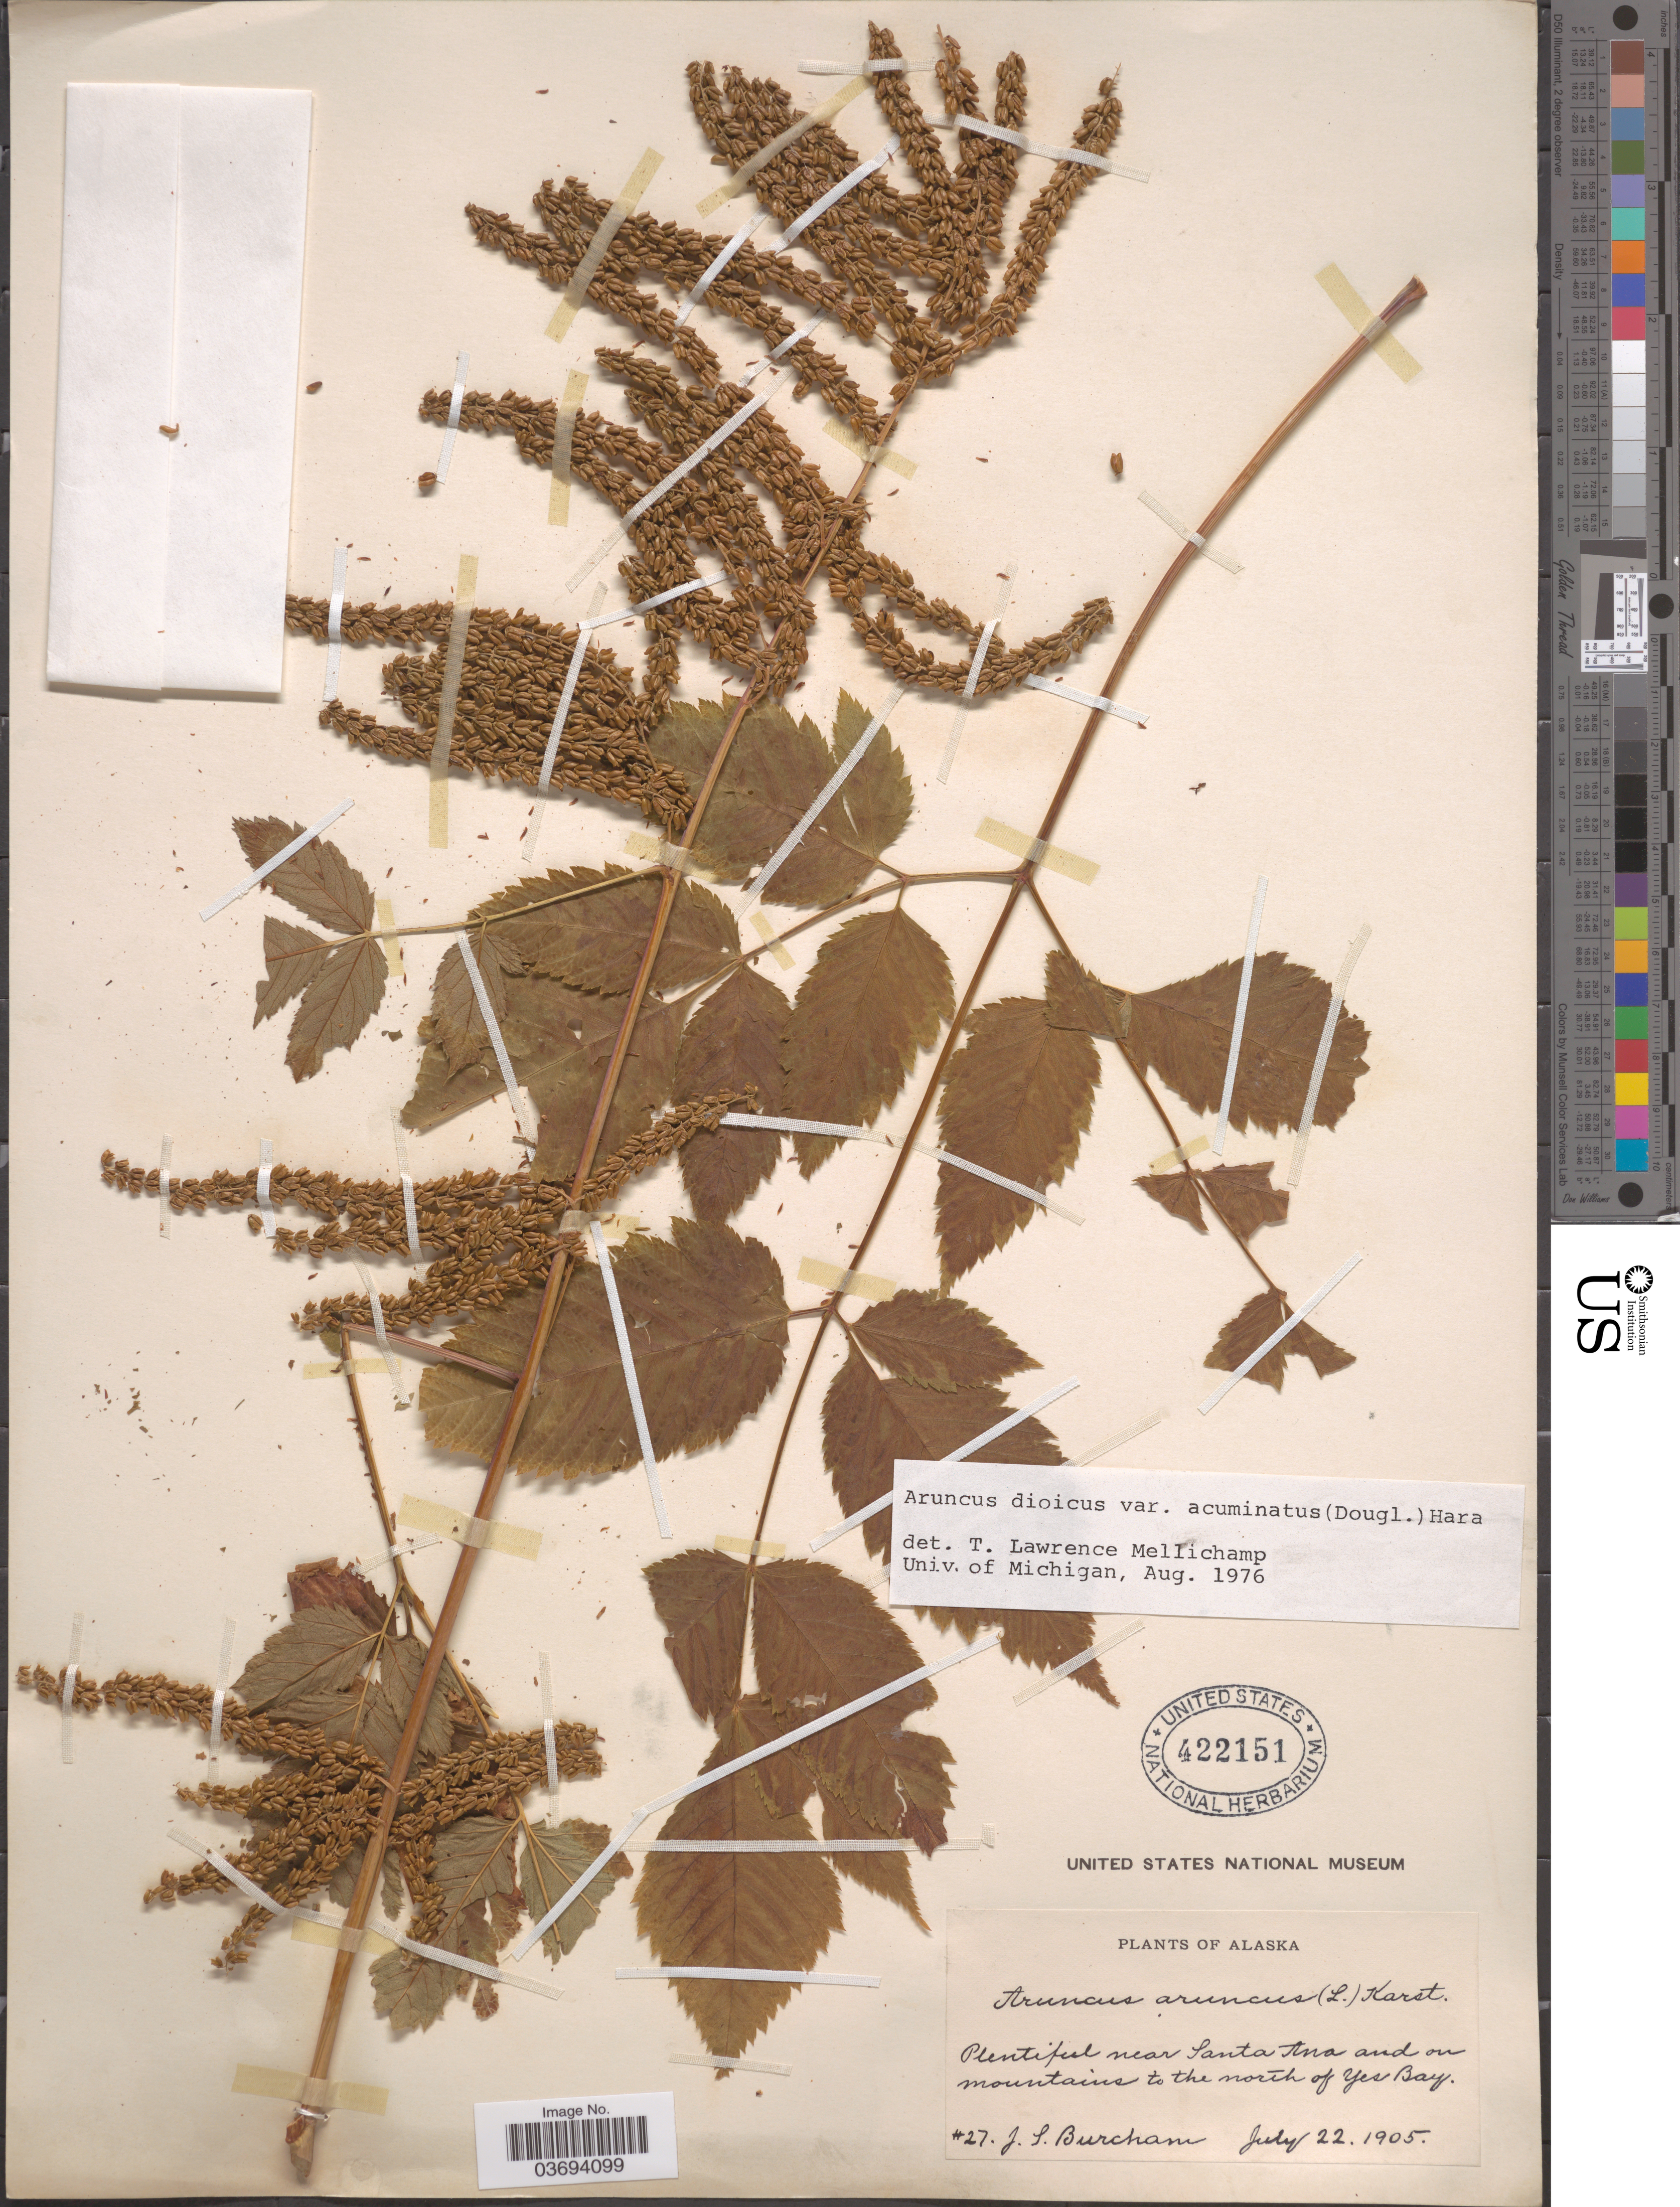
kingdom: Plantae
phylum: Tracheophyta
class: Magnoliopsida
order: Rosales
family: Rosaceae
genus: Aruncus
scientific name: Aruncus dioicus var. acuminatus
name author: (Rydb.) H. Hara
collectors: J. Burcham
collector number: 27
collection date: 1905-07-22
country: United States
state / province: Alaska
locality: Near Santa Ana and on mountains to the north of Yes Bay.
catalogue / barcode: US 422151